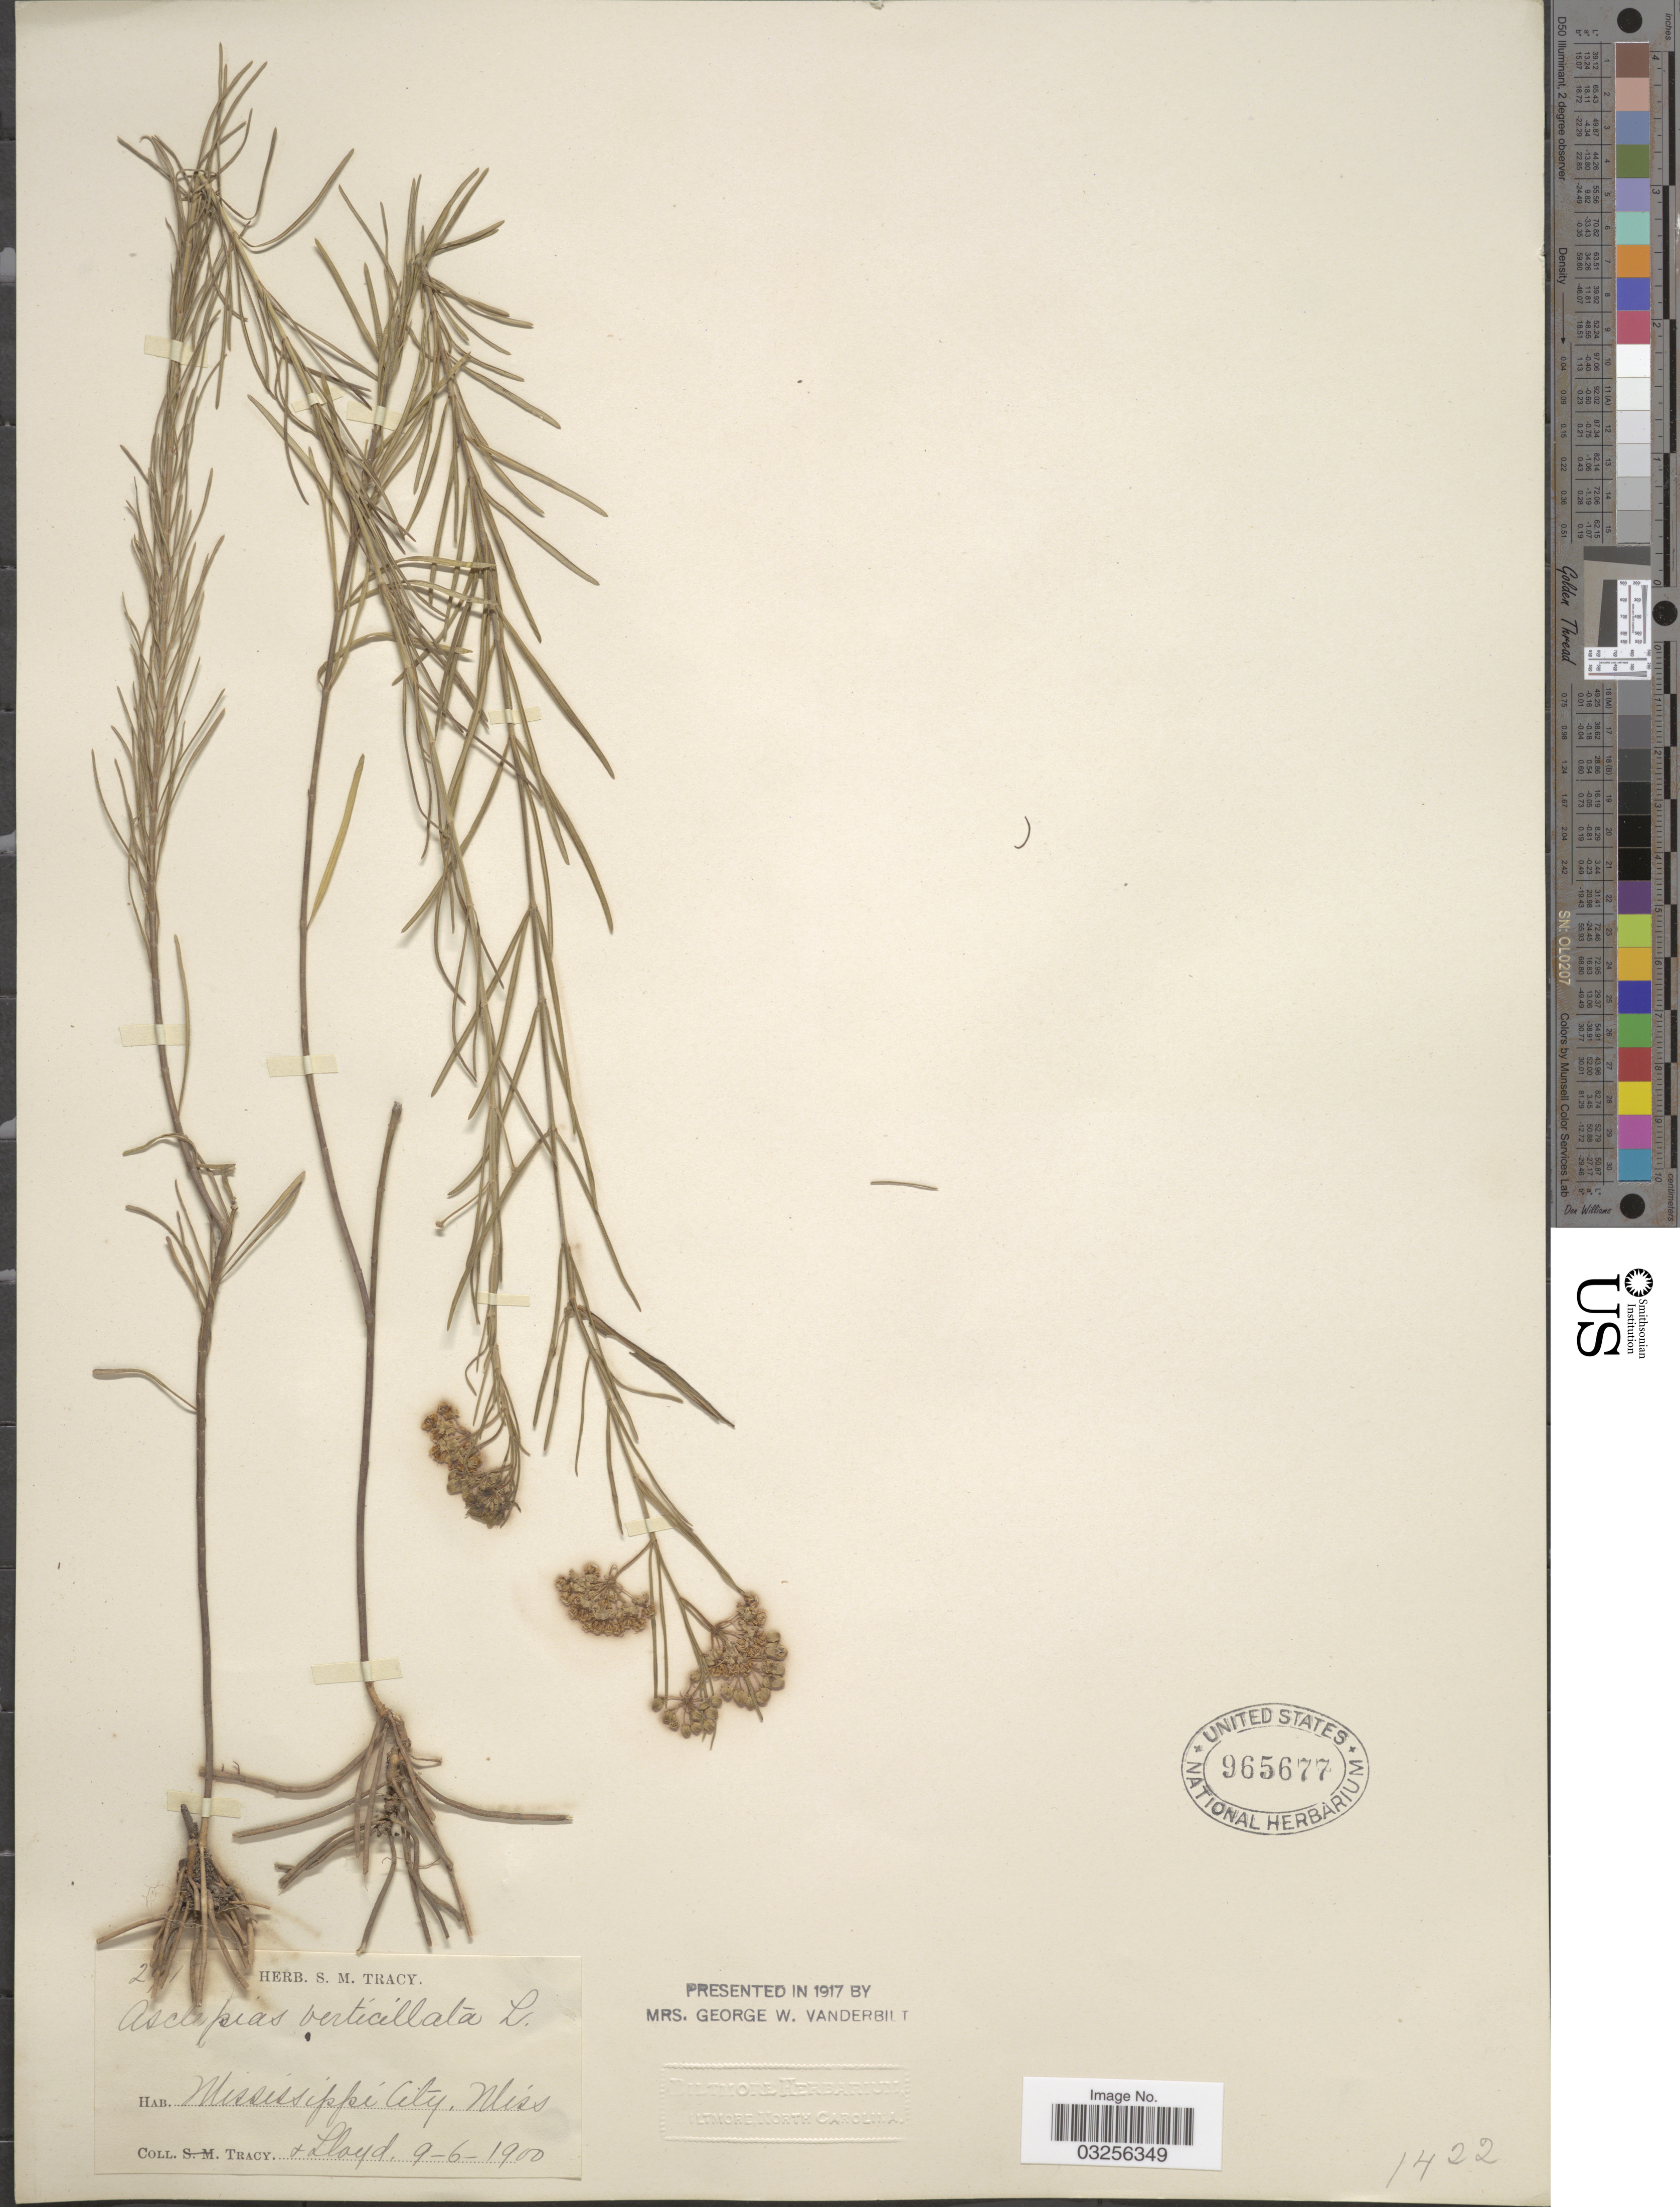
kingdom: Plantae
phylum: Tracheophyta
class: Magnoliopsida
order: Gentianales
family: Apocynaceae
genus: Asclepias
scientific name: Asclepias verticillata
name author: L.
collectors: -. Tracy & -- Lloyd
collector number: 291*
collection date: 1900-09-06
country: United States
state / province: Mississippi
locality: Mississippi City.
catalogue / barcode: US 965677